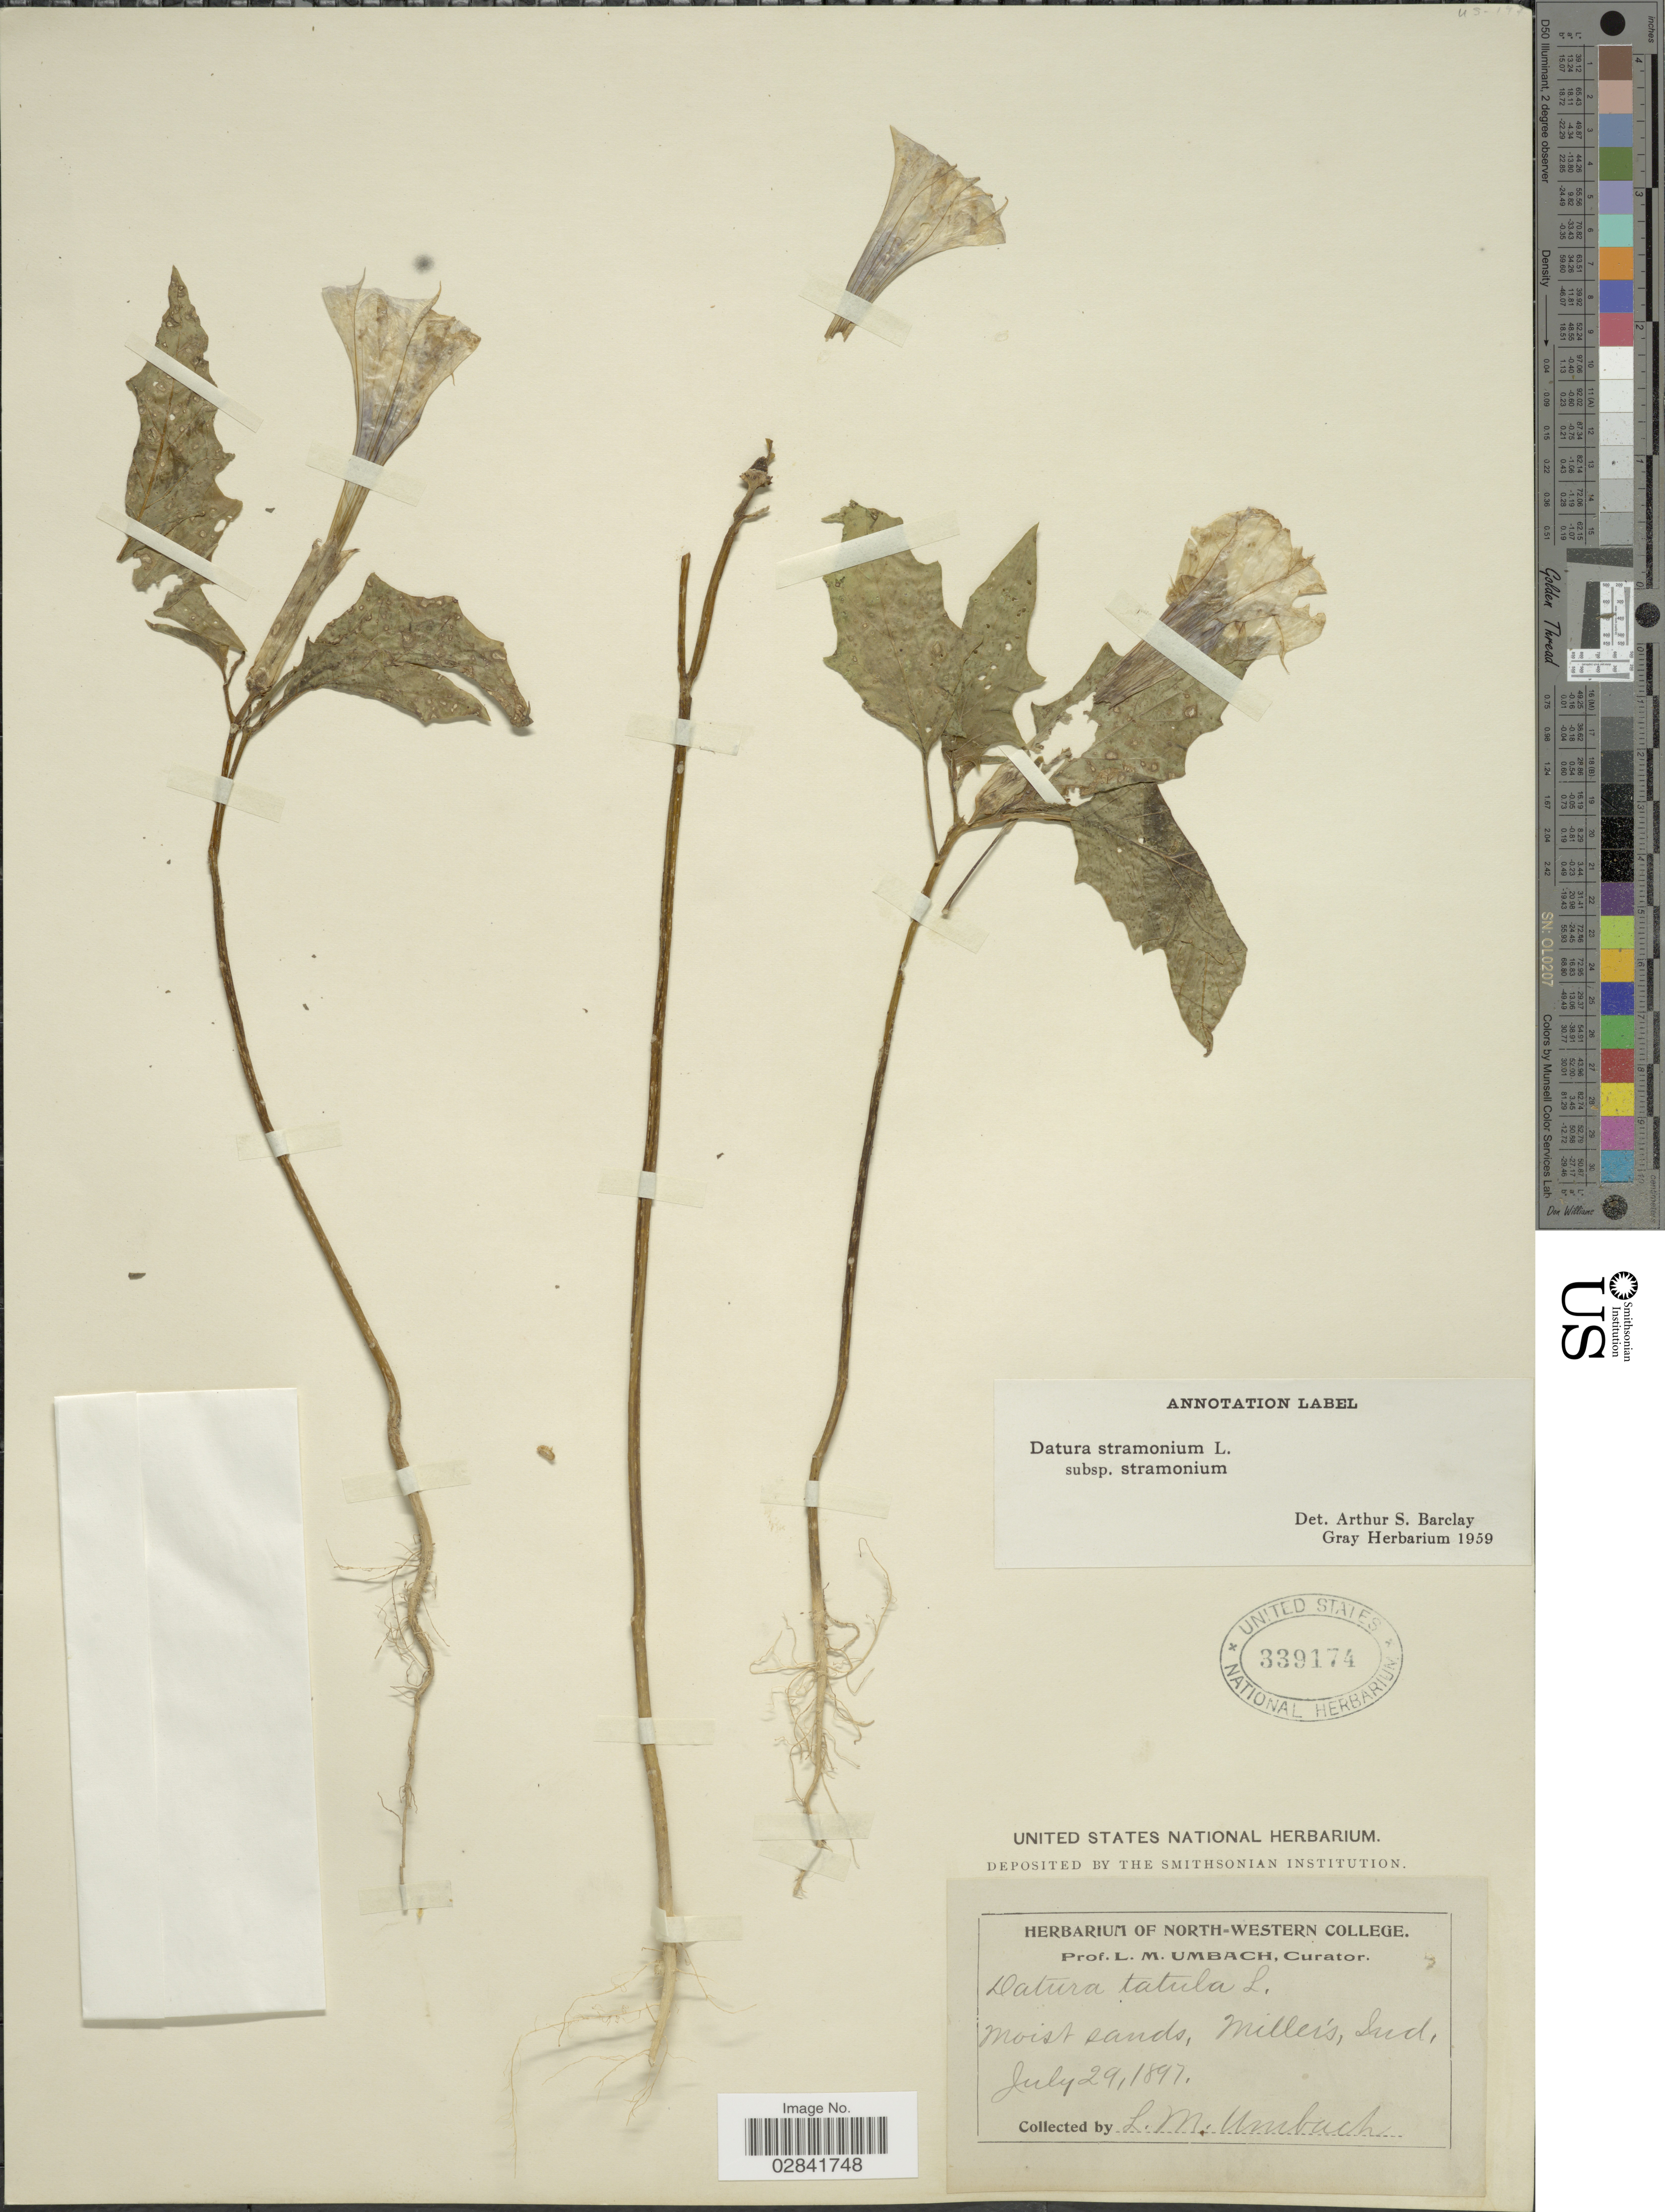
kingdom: Plantae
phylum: Tracheophyta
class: Magnoliopsida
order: Solanales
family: Solanaceae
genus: Datura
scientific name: Datura stramonium subsp. stramonium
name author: L.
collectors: L. M. Umbach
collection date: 1897-07-29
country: United States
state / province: Indiana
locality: Miller's.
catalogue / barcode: US 339174